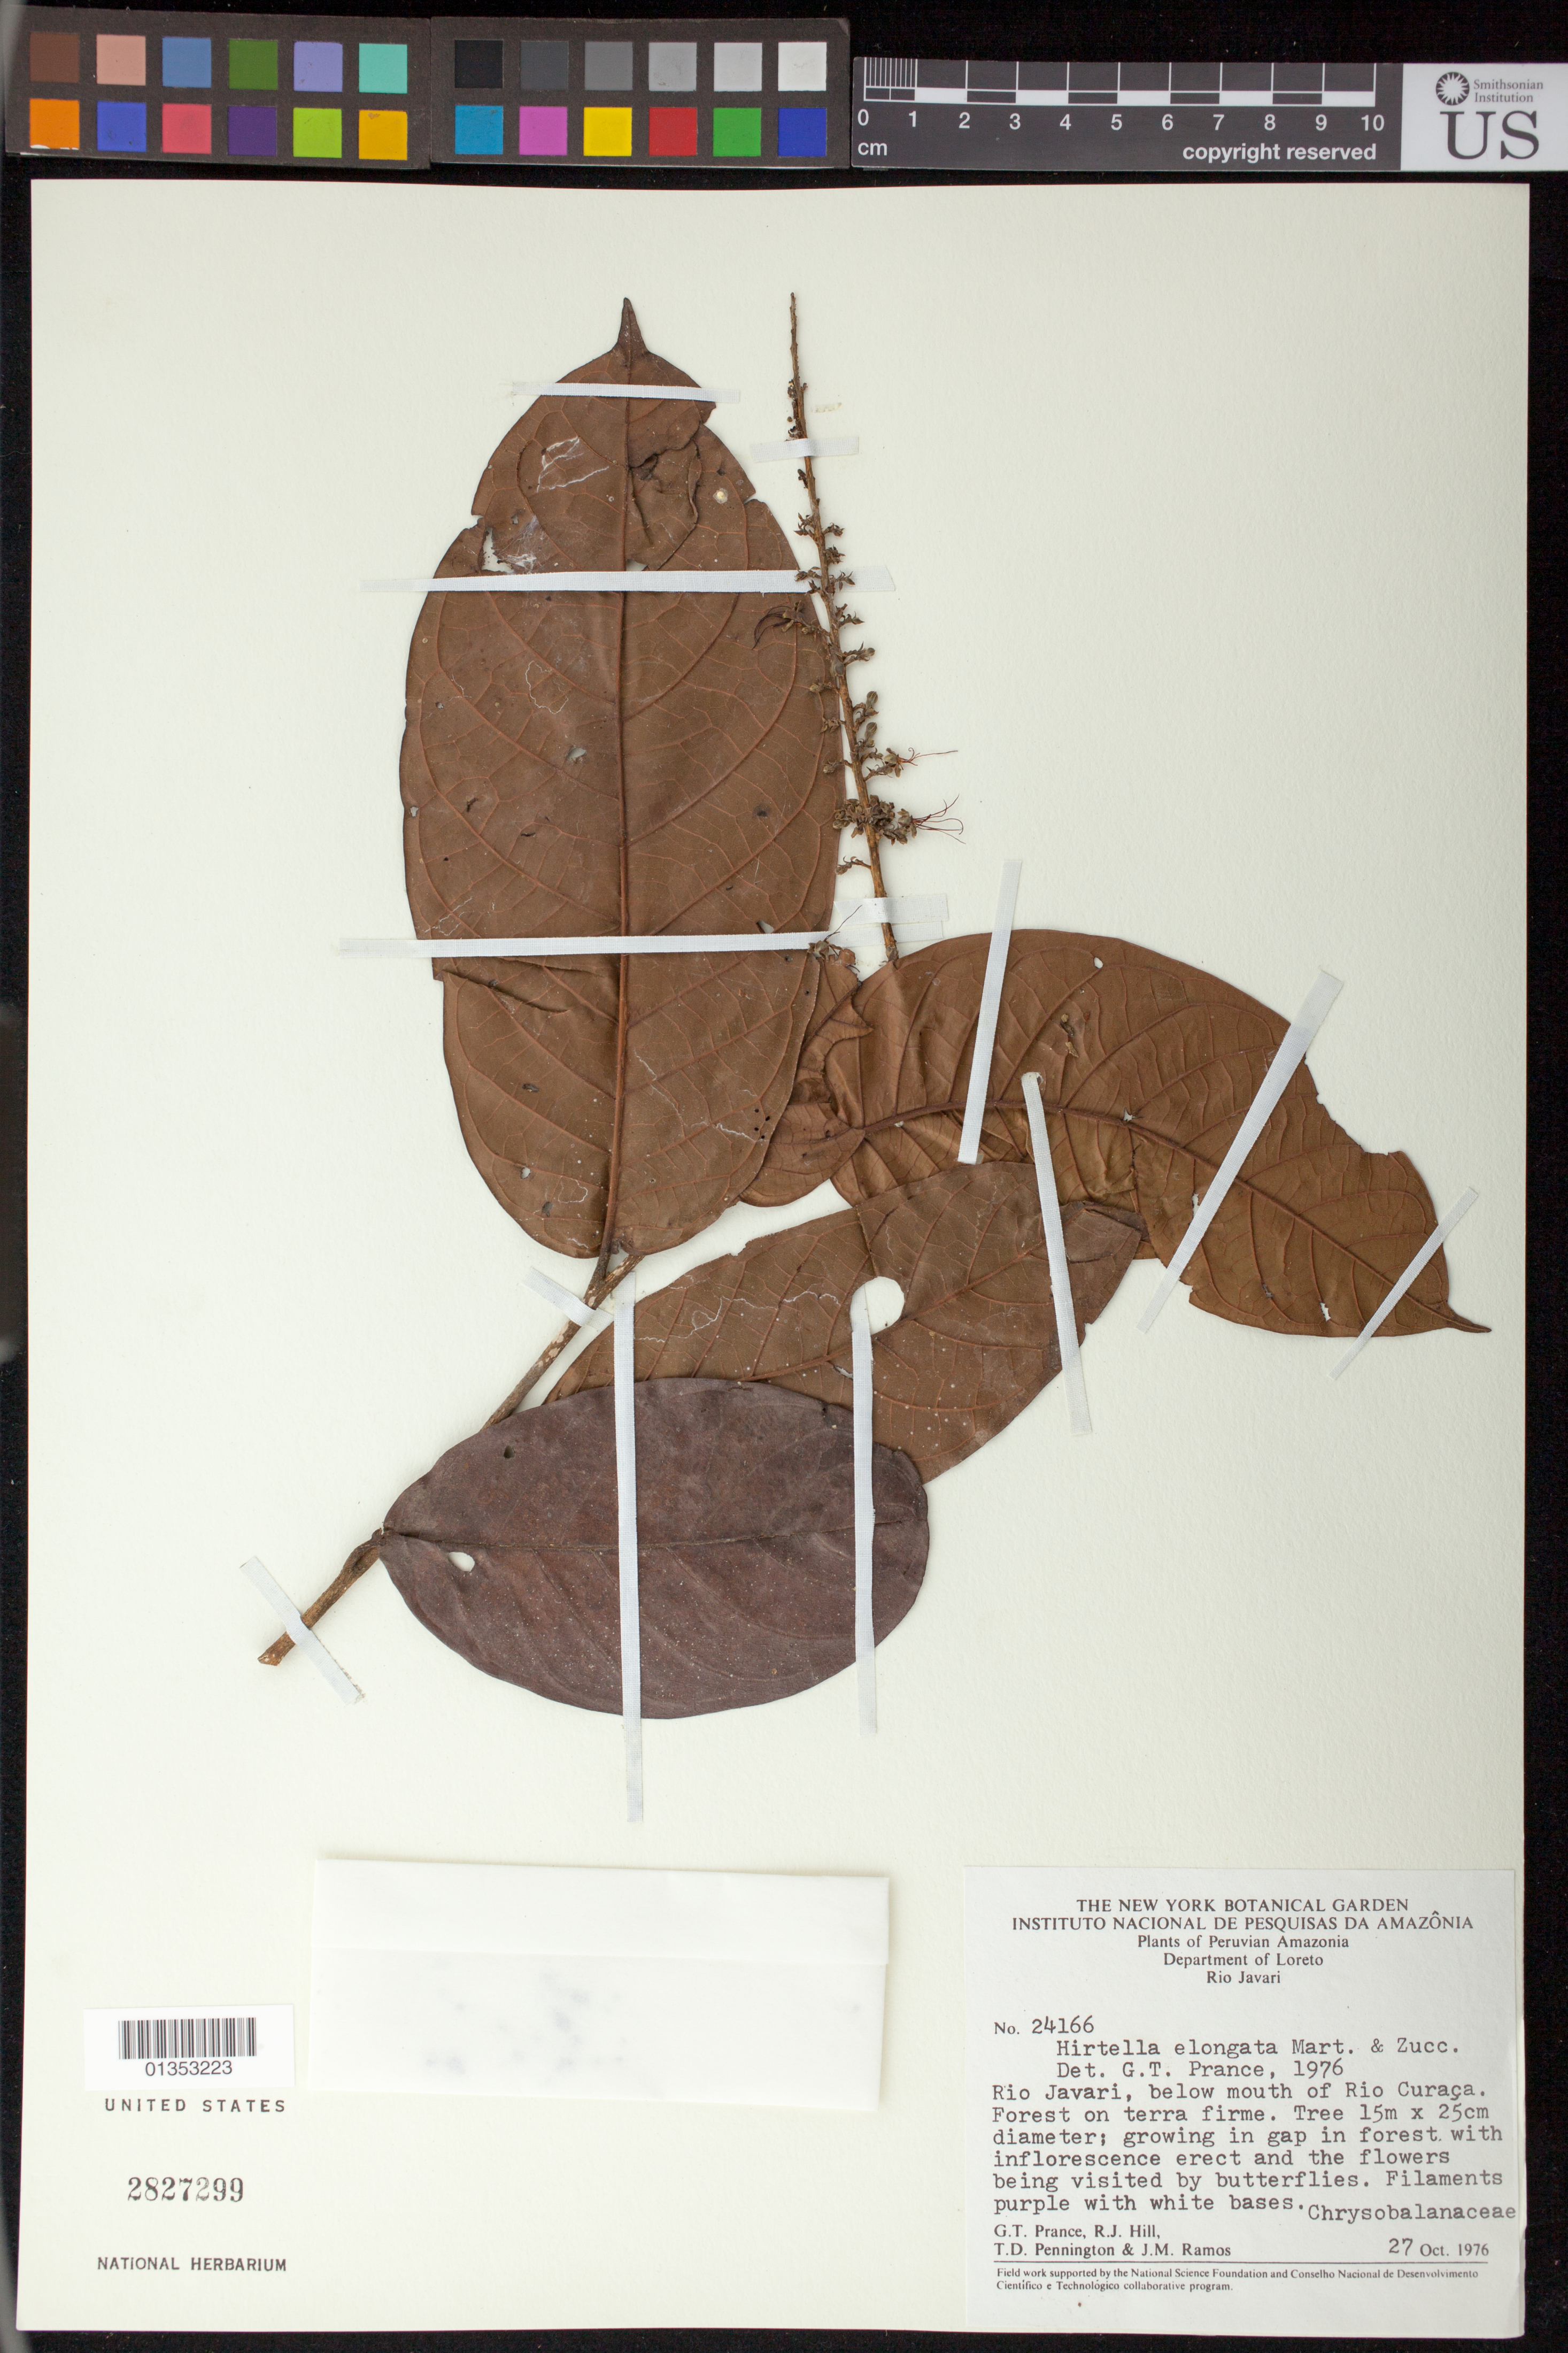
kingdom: Plantae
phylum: Tracheophyta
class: Magnoliopsida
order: Malpighiales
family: Chrysobalanaceae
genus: Hirtella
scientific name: Hirtella elongata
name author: Mart. & Zucc.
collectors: G. T. Prance, R. J. Hill, T. D. Pennington & J. M. Ramos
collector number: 24166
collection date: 1976-10-27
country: Peru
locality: Department of Loreto. Rio Javari, below mouth of Rio Curaça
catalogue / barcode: US 2827299